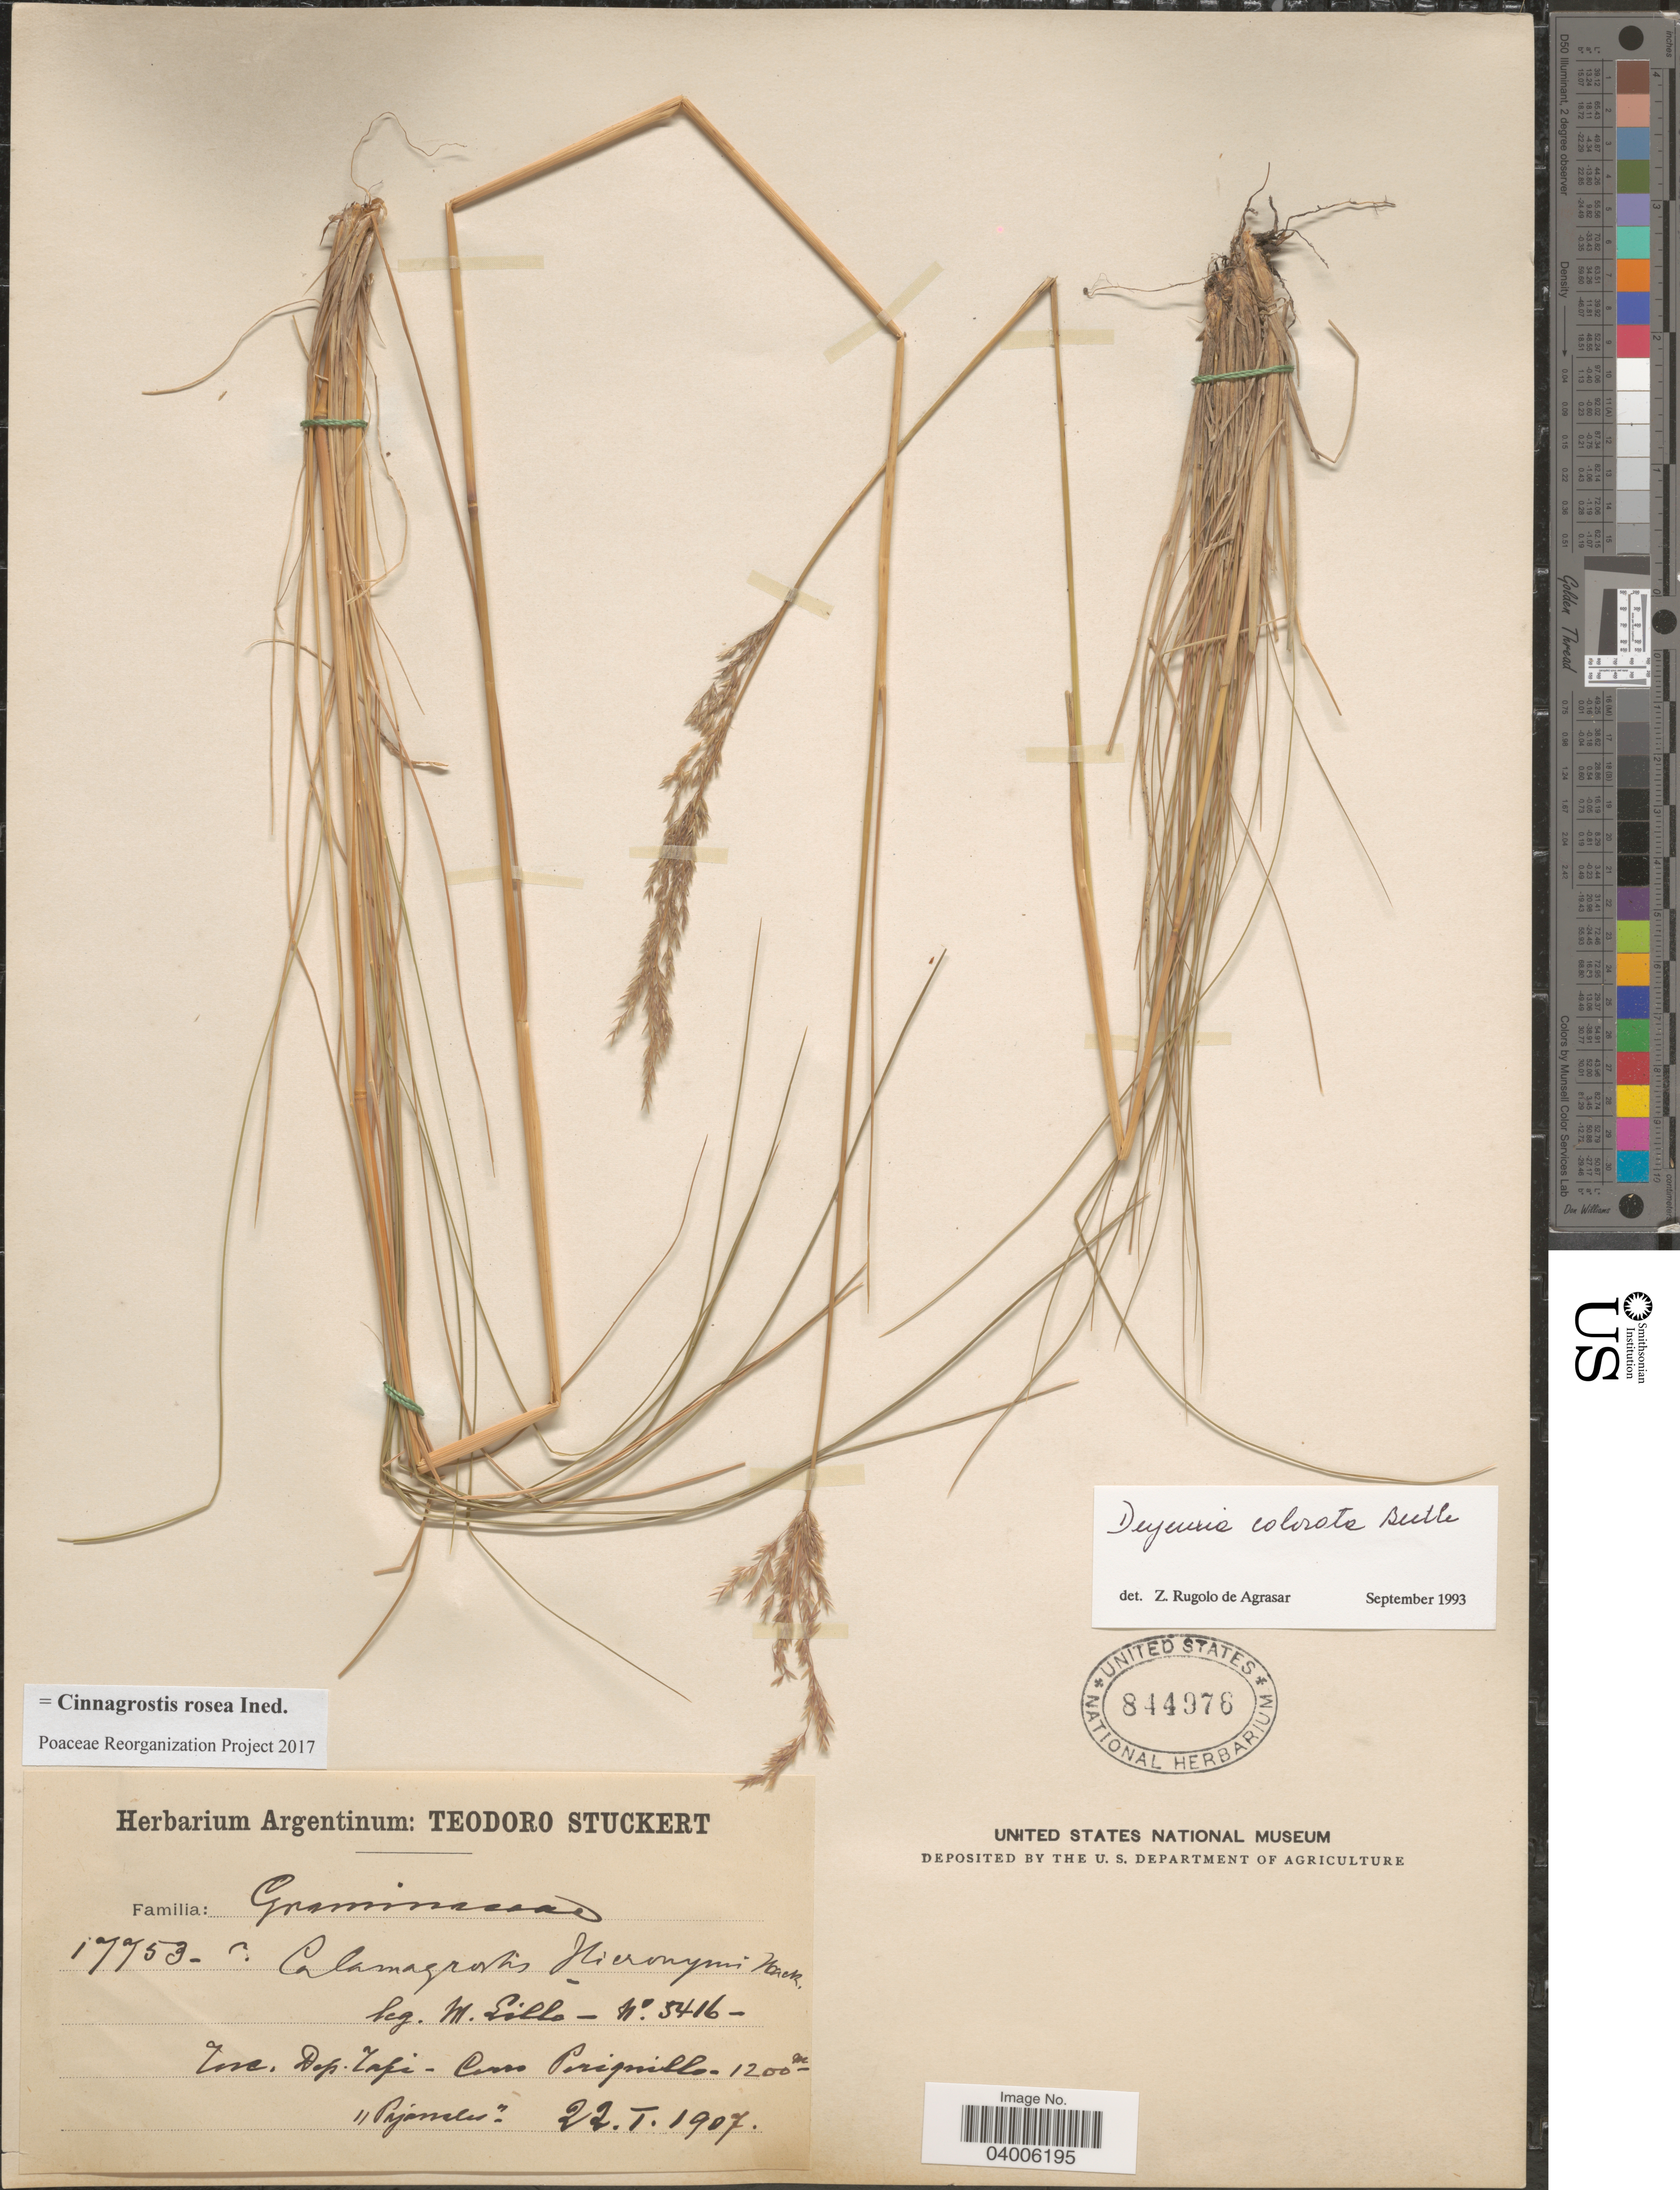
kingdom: Plantae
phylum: Tracheophyta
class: Liliopsida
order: Poales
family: Poaceae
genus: Cinnagrostis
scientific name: Cinnagrostis rosea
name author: (Griseb.) P.M. Peterson et al.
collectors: M. Lillo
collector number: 5416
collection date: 1907-01-22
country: Argentina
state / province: Tucuman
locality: Tuc. Dep. Tafi - Cerro Periquillo.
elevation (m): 1200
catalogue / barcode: US 844976